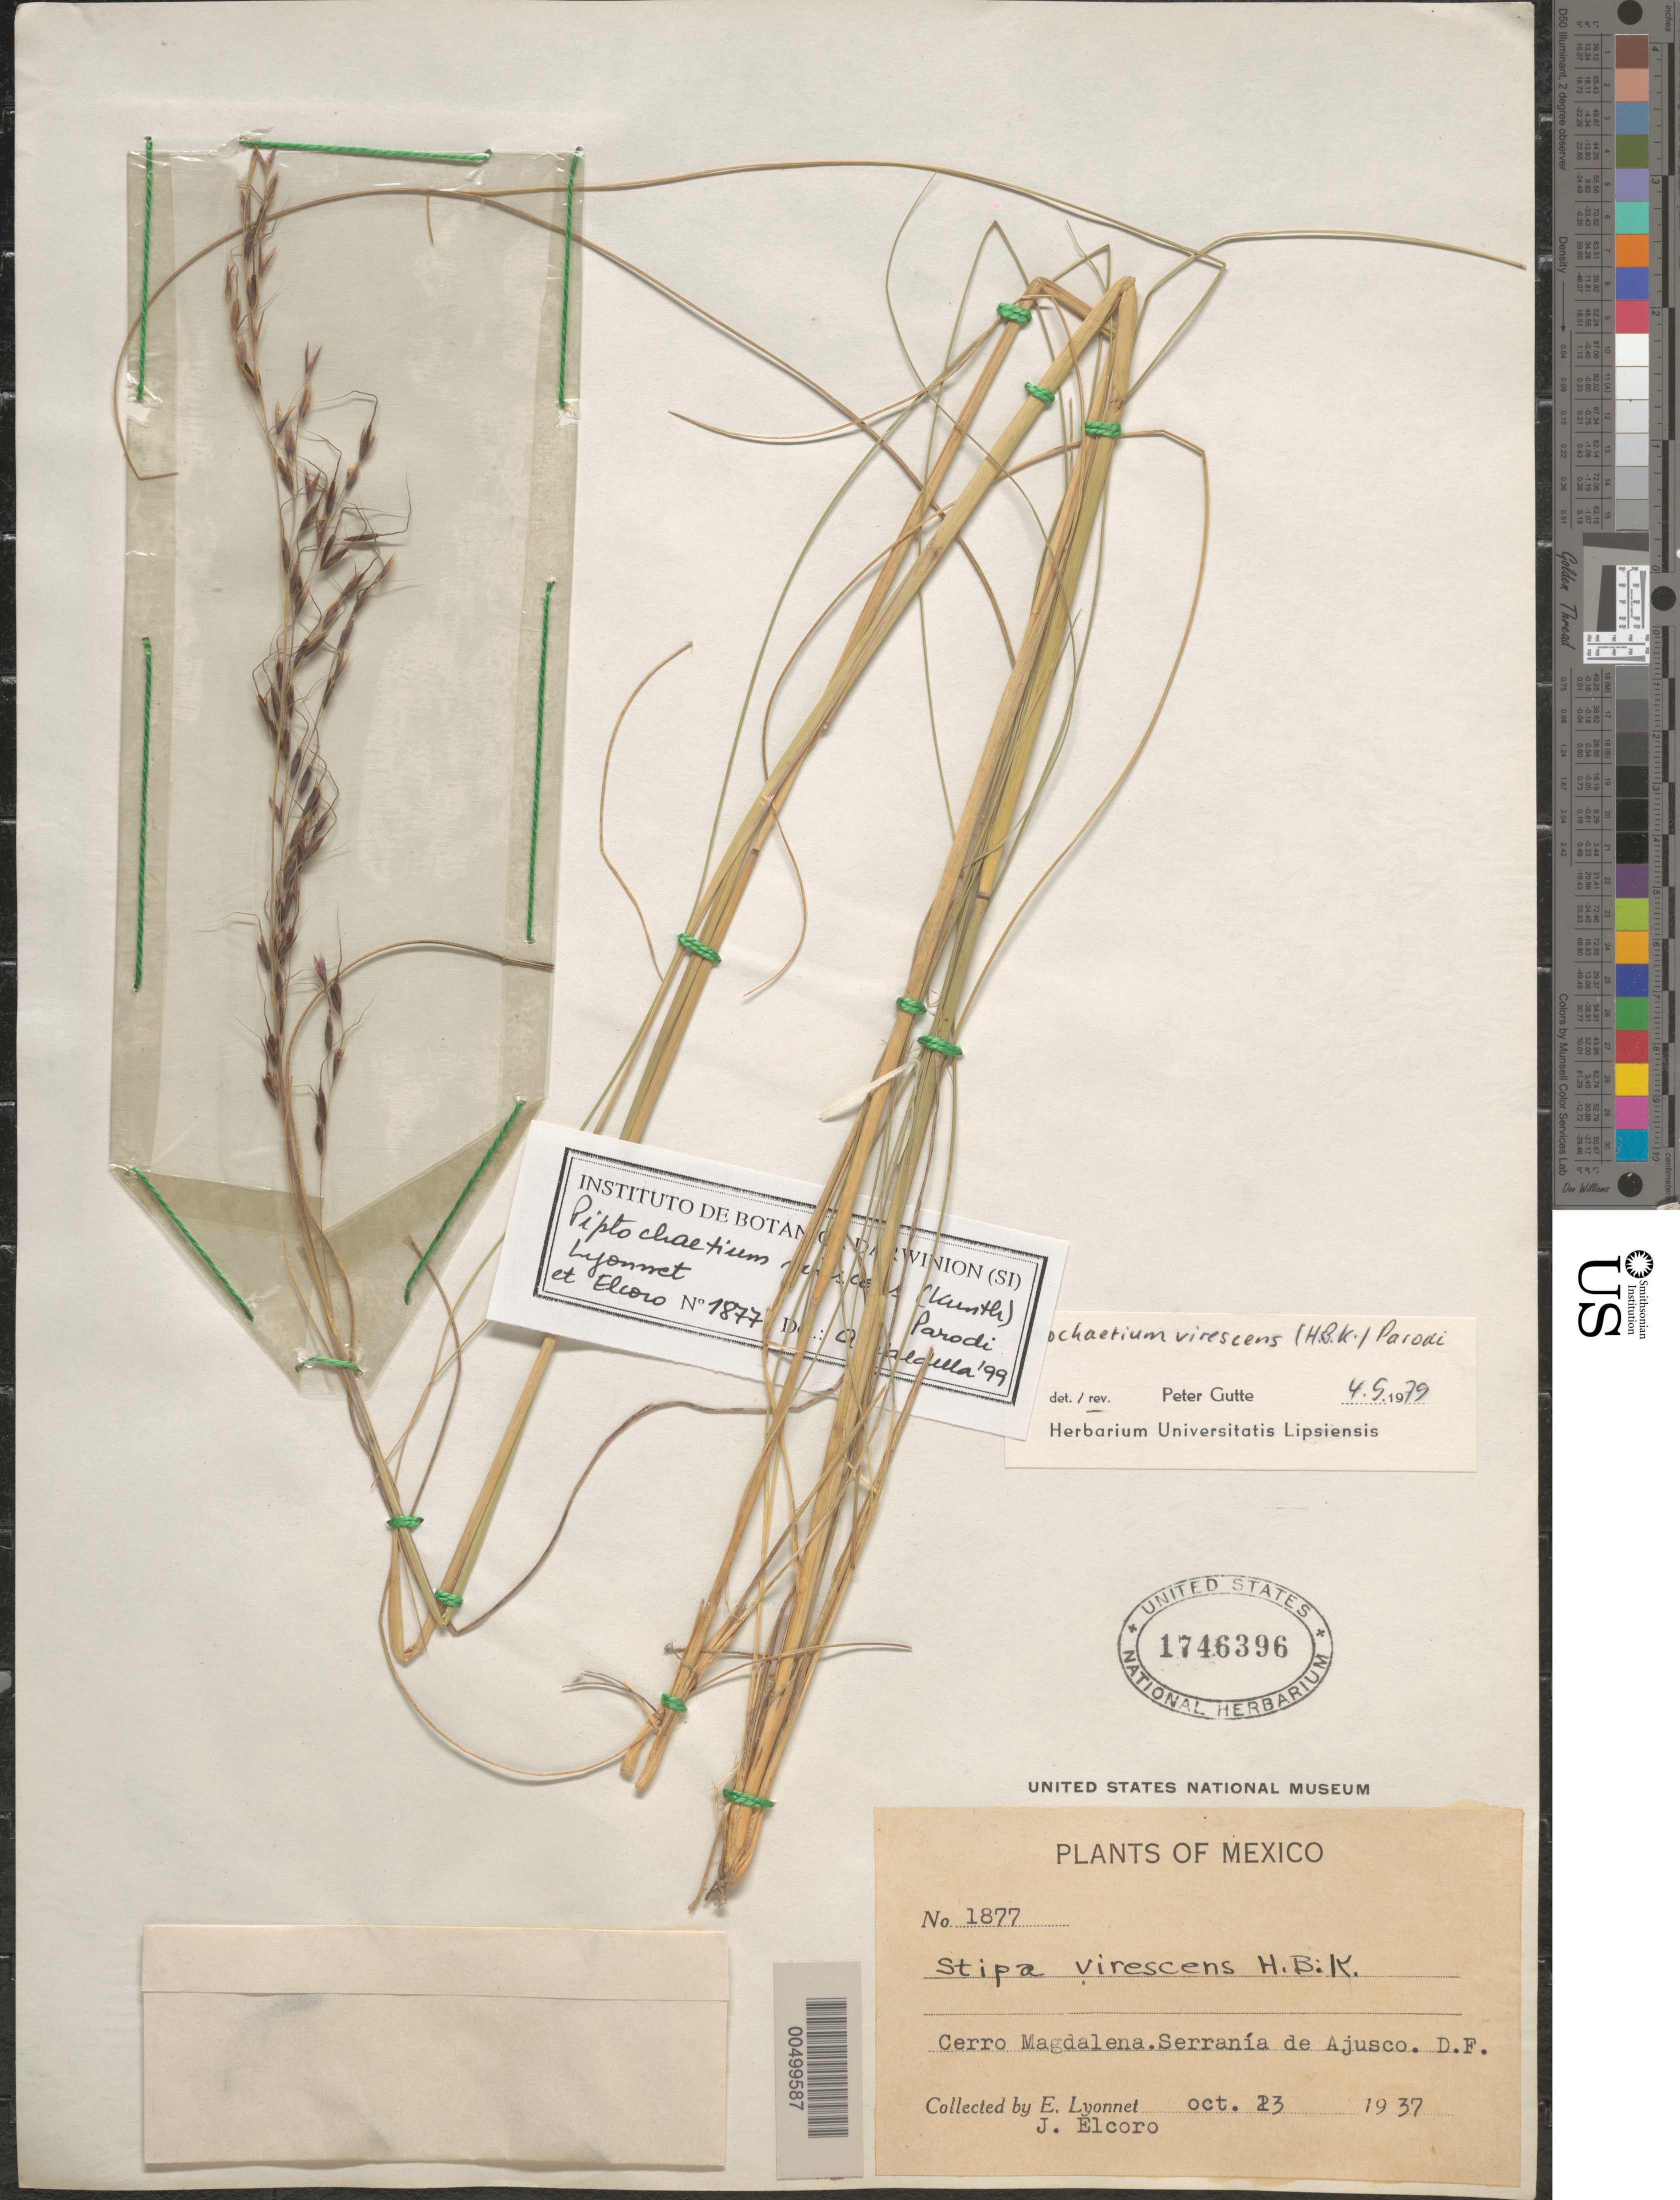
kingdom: Plantae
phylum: Tracheophyta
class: Liliopsida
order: Poales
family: Poaceae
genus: Piptochaetium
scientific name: Piptochaetium virescens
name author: (Kunth) Parodi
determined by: Gutte, P.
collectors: Bro. E. Lyonnet & J. Elcoro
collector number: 1877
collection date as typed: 23 Oct 1937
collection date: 1937-10-23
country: Mexico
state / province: Distrito Federal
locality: Cerro Magdalene, Serran¡a de Ajusco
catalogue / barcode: US 1746396